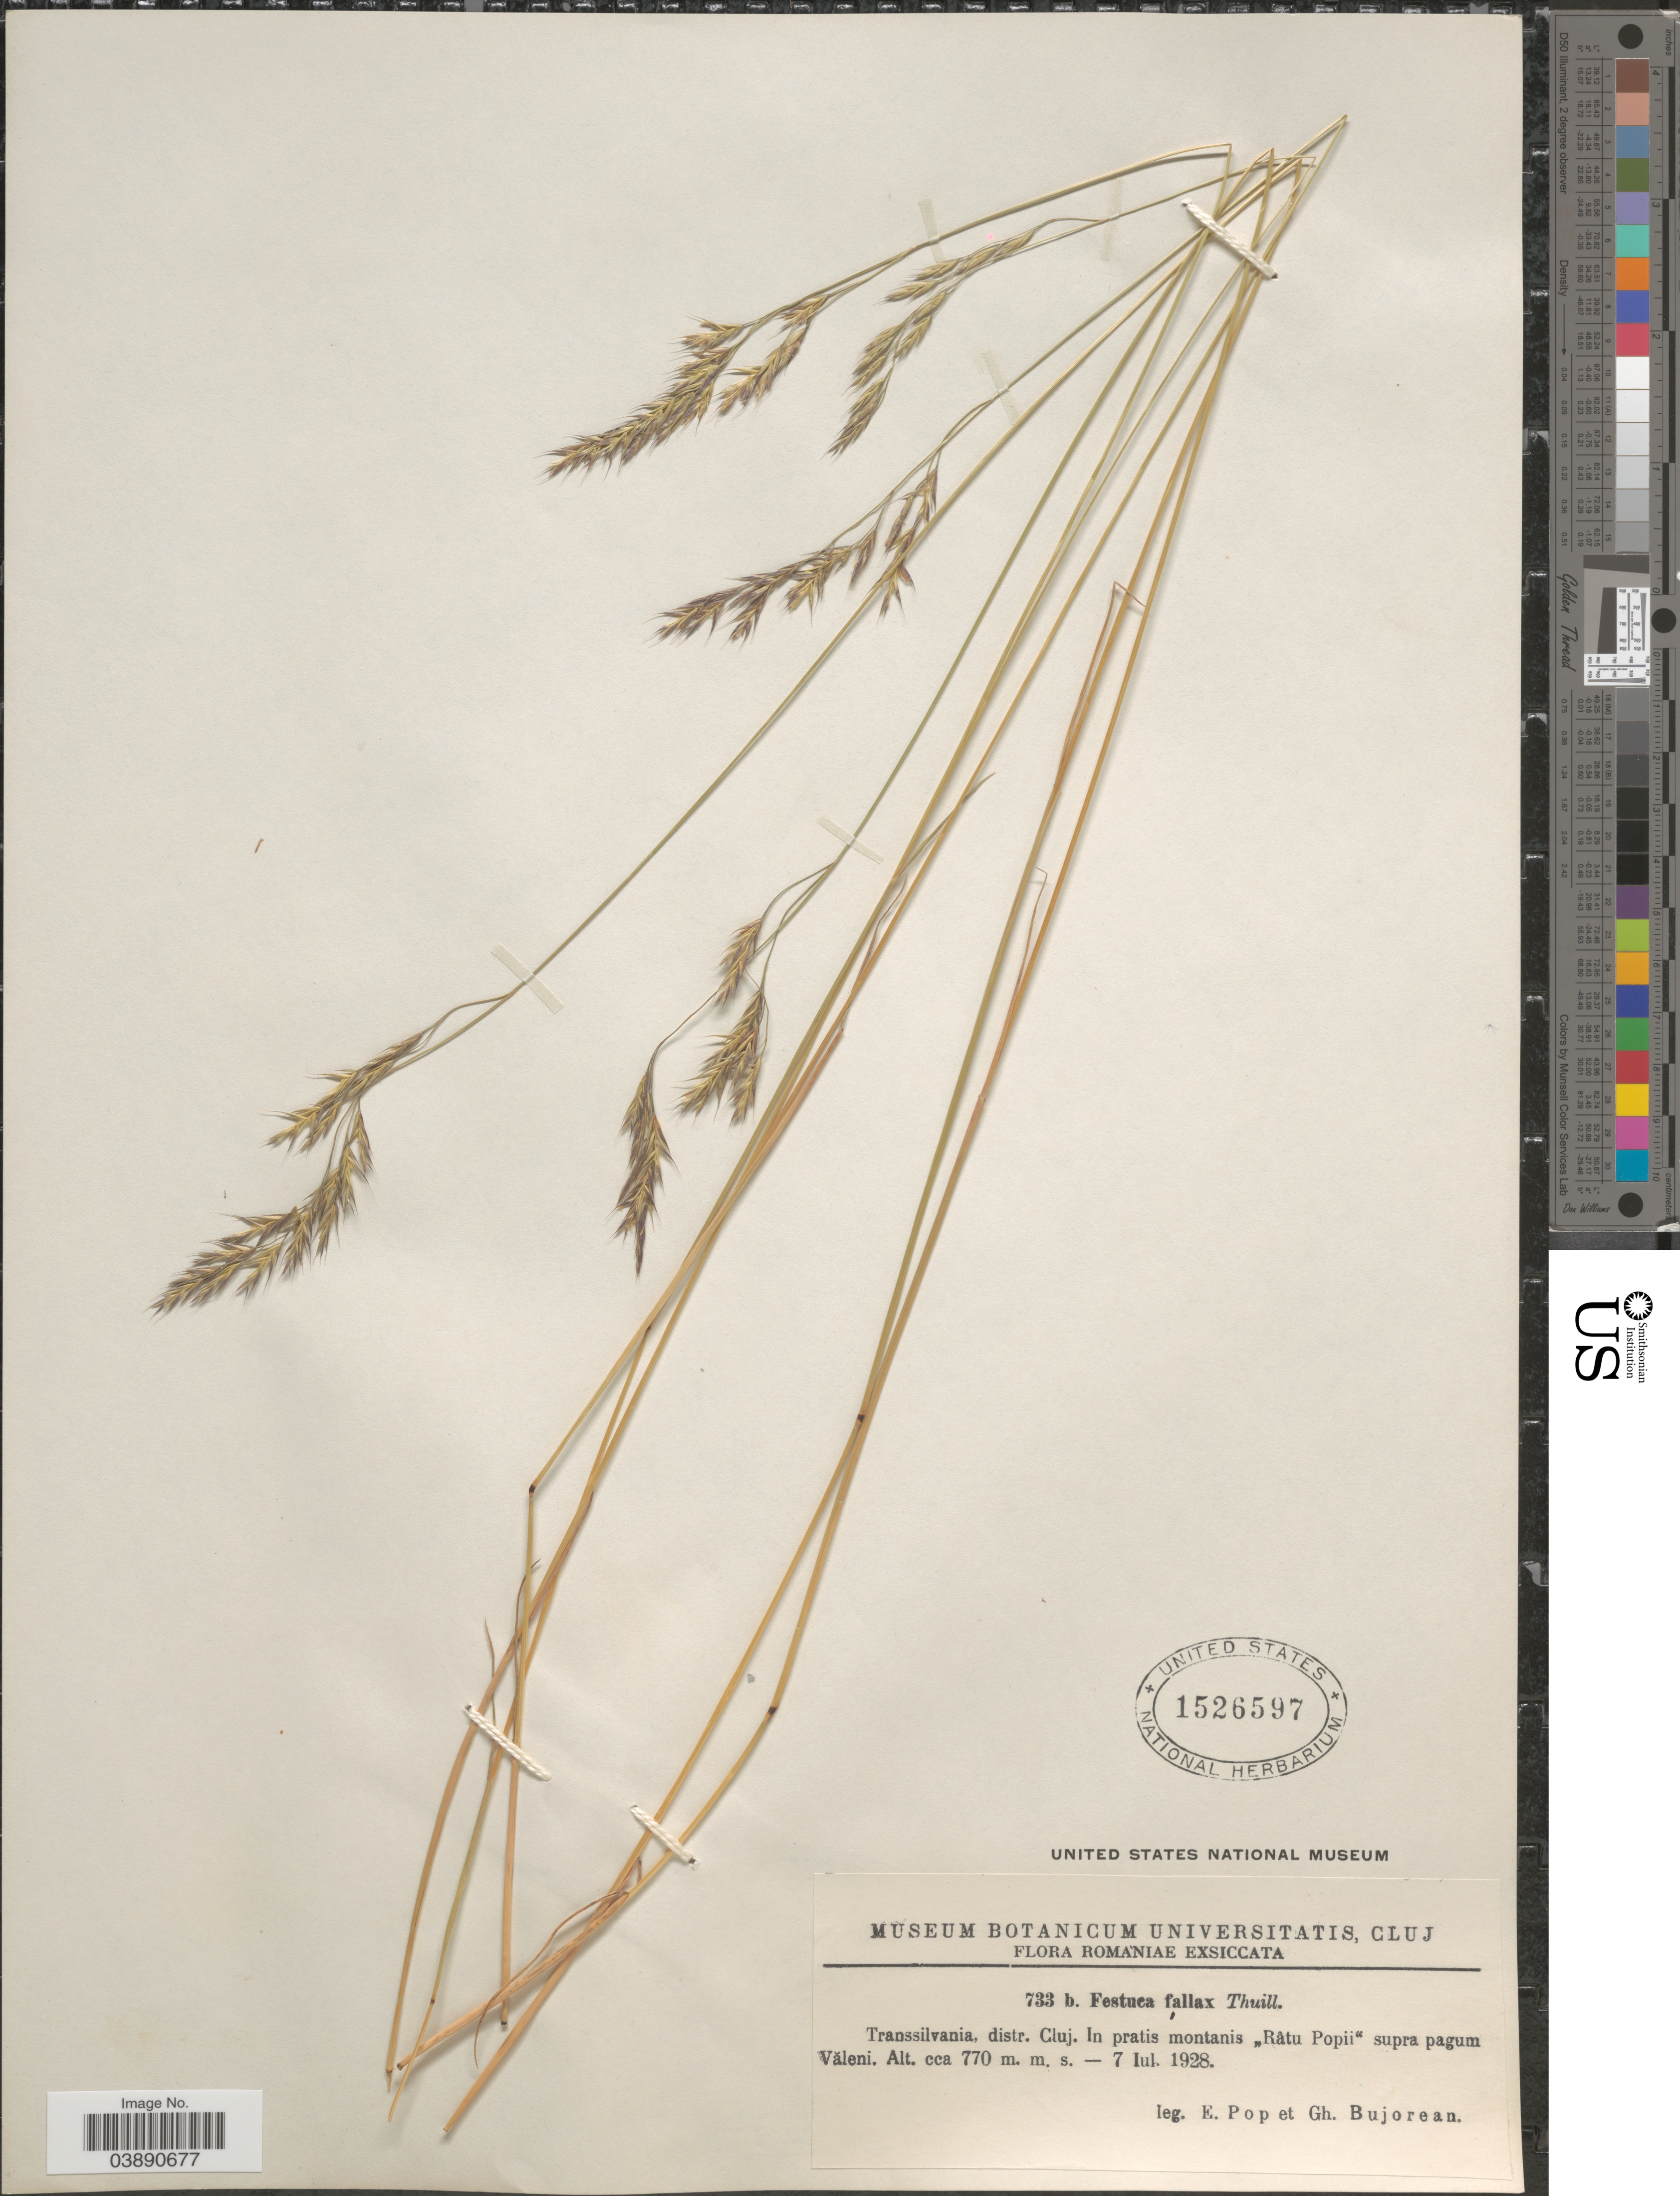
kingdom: Plantae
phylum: Tracheophyta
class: Liliopsida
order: Poales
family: Poaceae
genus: Festuca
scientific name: Festuca sp.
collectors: E. Pop & G. Bujorean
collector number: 733b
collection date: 1928-07-07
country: Romania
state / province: Cluj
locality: Romaniae. Transsilvania, distr. Cluj. In pratis montanis "Râtu Popii" supra pagum Văleni.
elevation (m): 770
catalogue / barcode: US 1526597